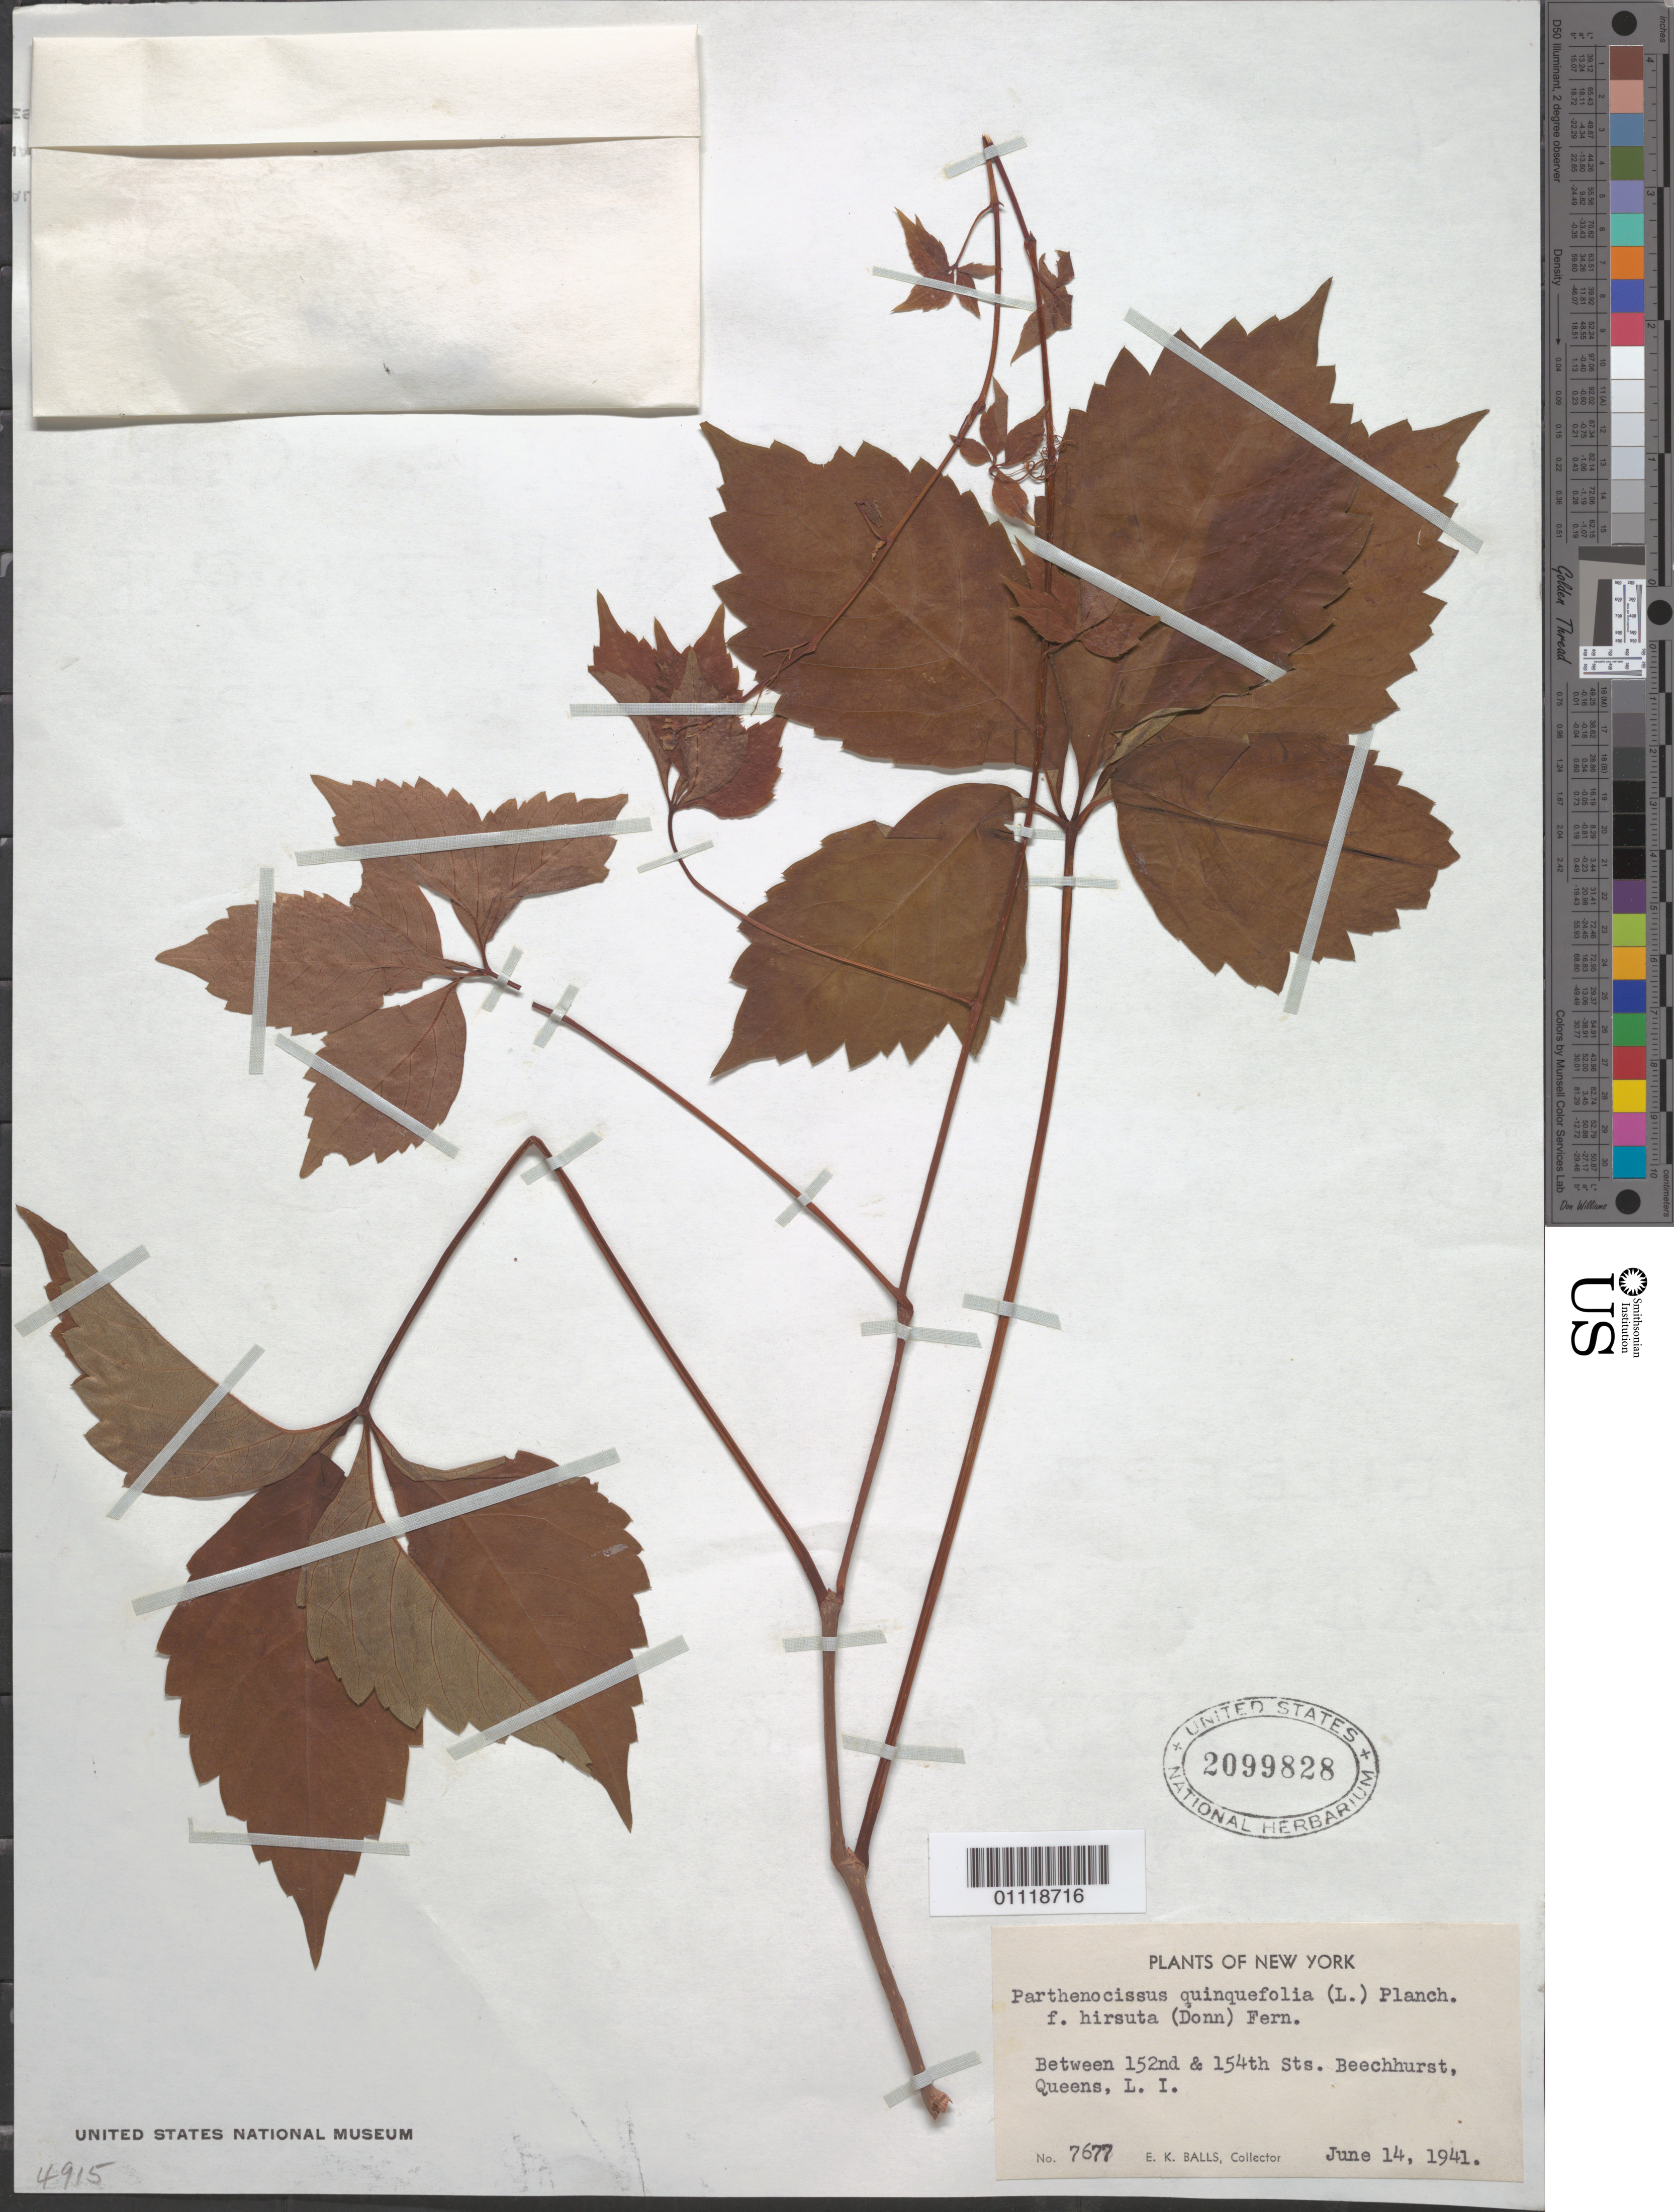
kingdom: Plantae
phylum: Tracheophyta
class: Magnoliopsida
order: Vitales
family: Vitaceae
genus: Parthenocissus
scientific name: Parthenocissus quinquefolia f. hirsuta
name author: (Pursh) Fernald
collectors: E. K. Balls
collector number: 7677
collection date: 1941-06-14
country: United States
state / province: New York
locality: Between 152nd & 154th Sts. Beechhurst, Queens, L.I.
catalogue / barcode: US 2099828